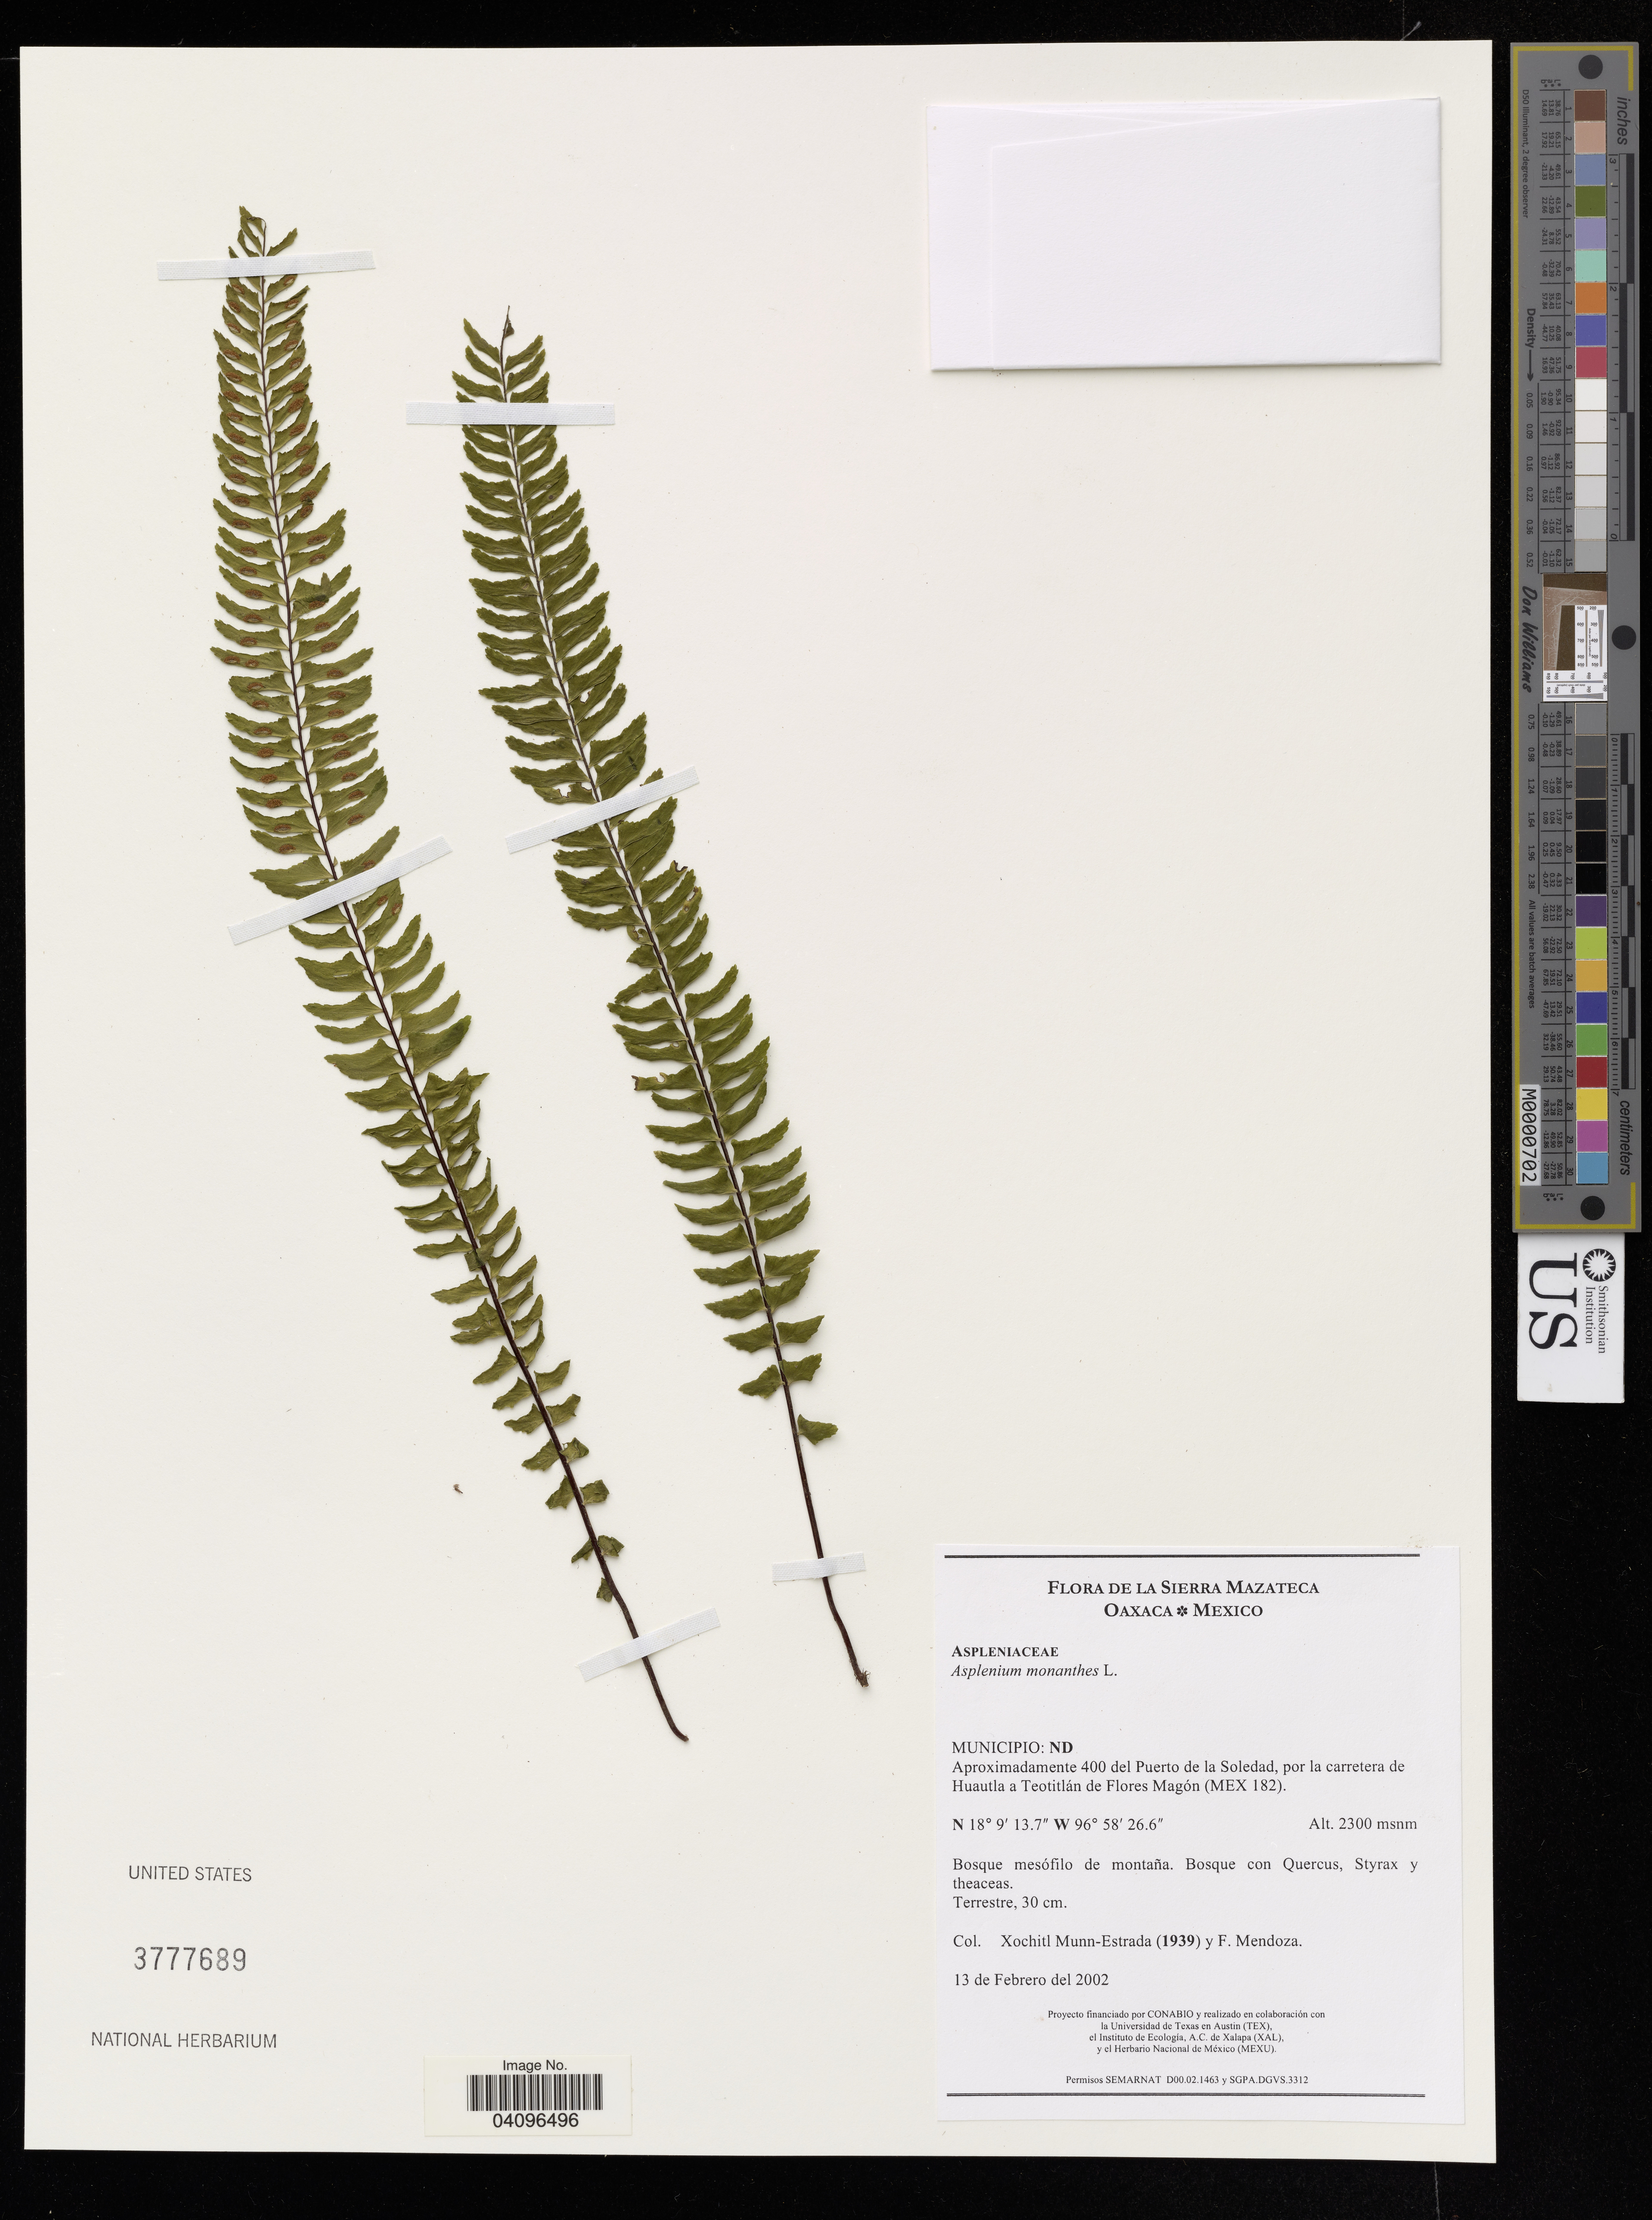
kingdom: Plantae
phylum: Tracheophyta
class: Polypodiopsida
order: Polypodiales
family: Aspleniaceae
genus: Asplenium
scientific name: Asplenium monanthes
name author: L.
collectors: X. Munn-Estrada & F. Mendoza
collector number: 1939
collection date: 2002-02-13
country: Mexico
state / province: Oaxaca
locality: Aproximadamente 400 del Puerto de la Soledad, por la carretera de Huautla a Teotitlán de Flores Magón (MEX 182).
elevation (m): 2300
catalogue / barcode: US 3777689